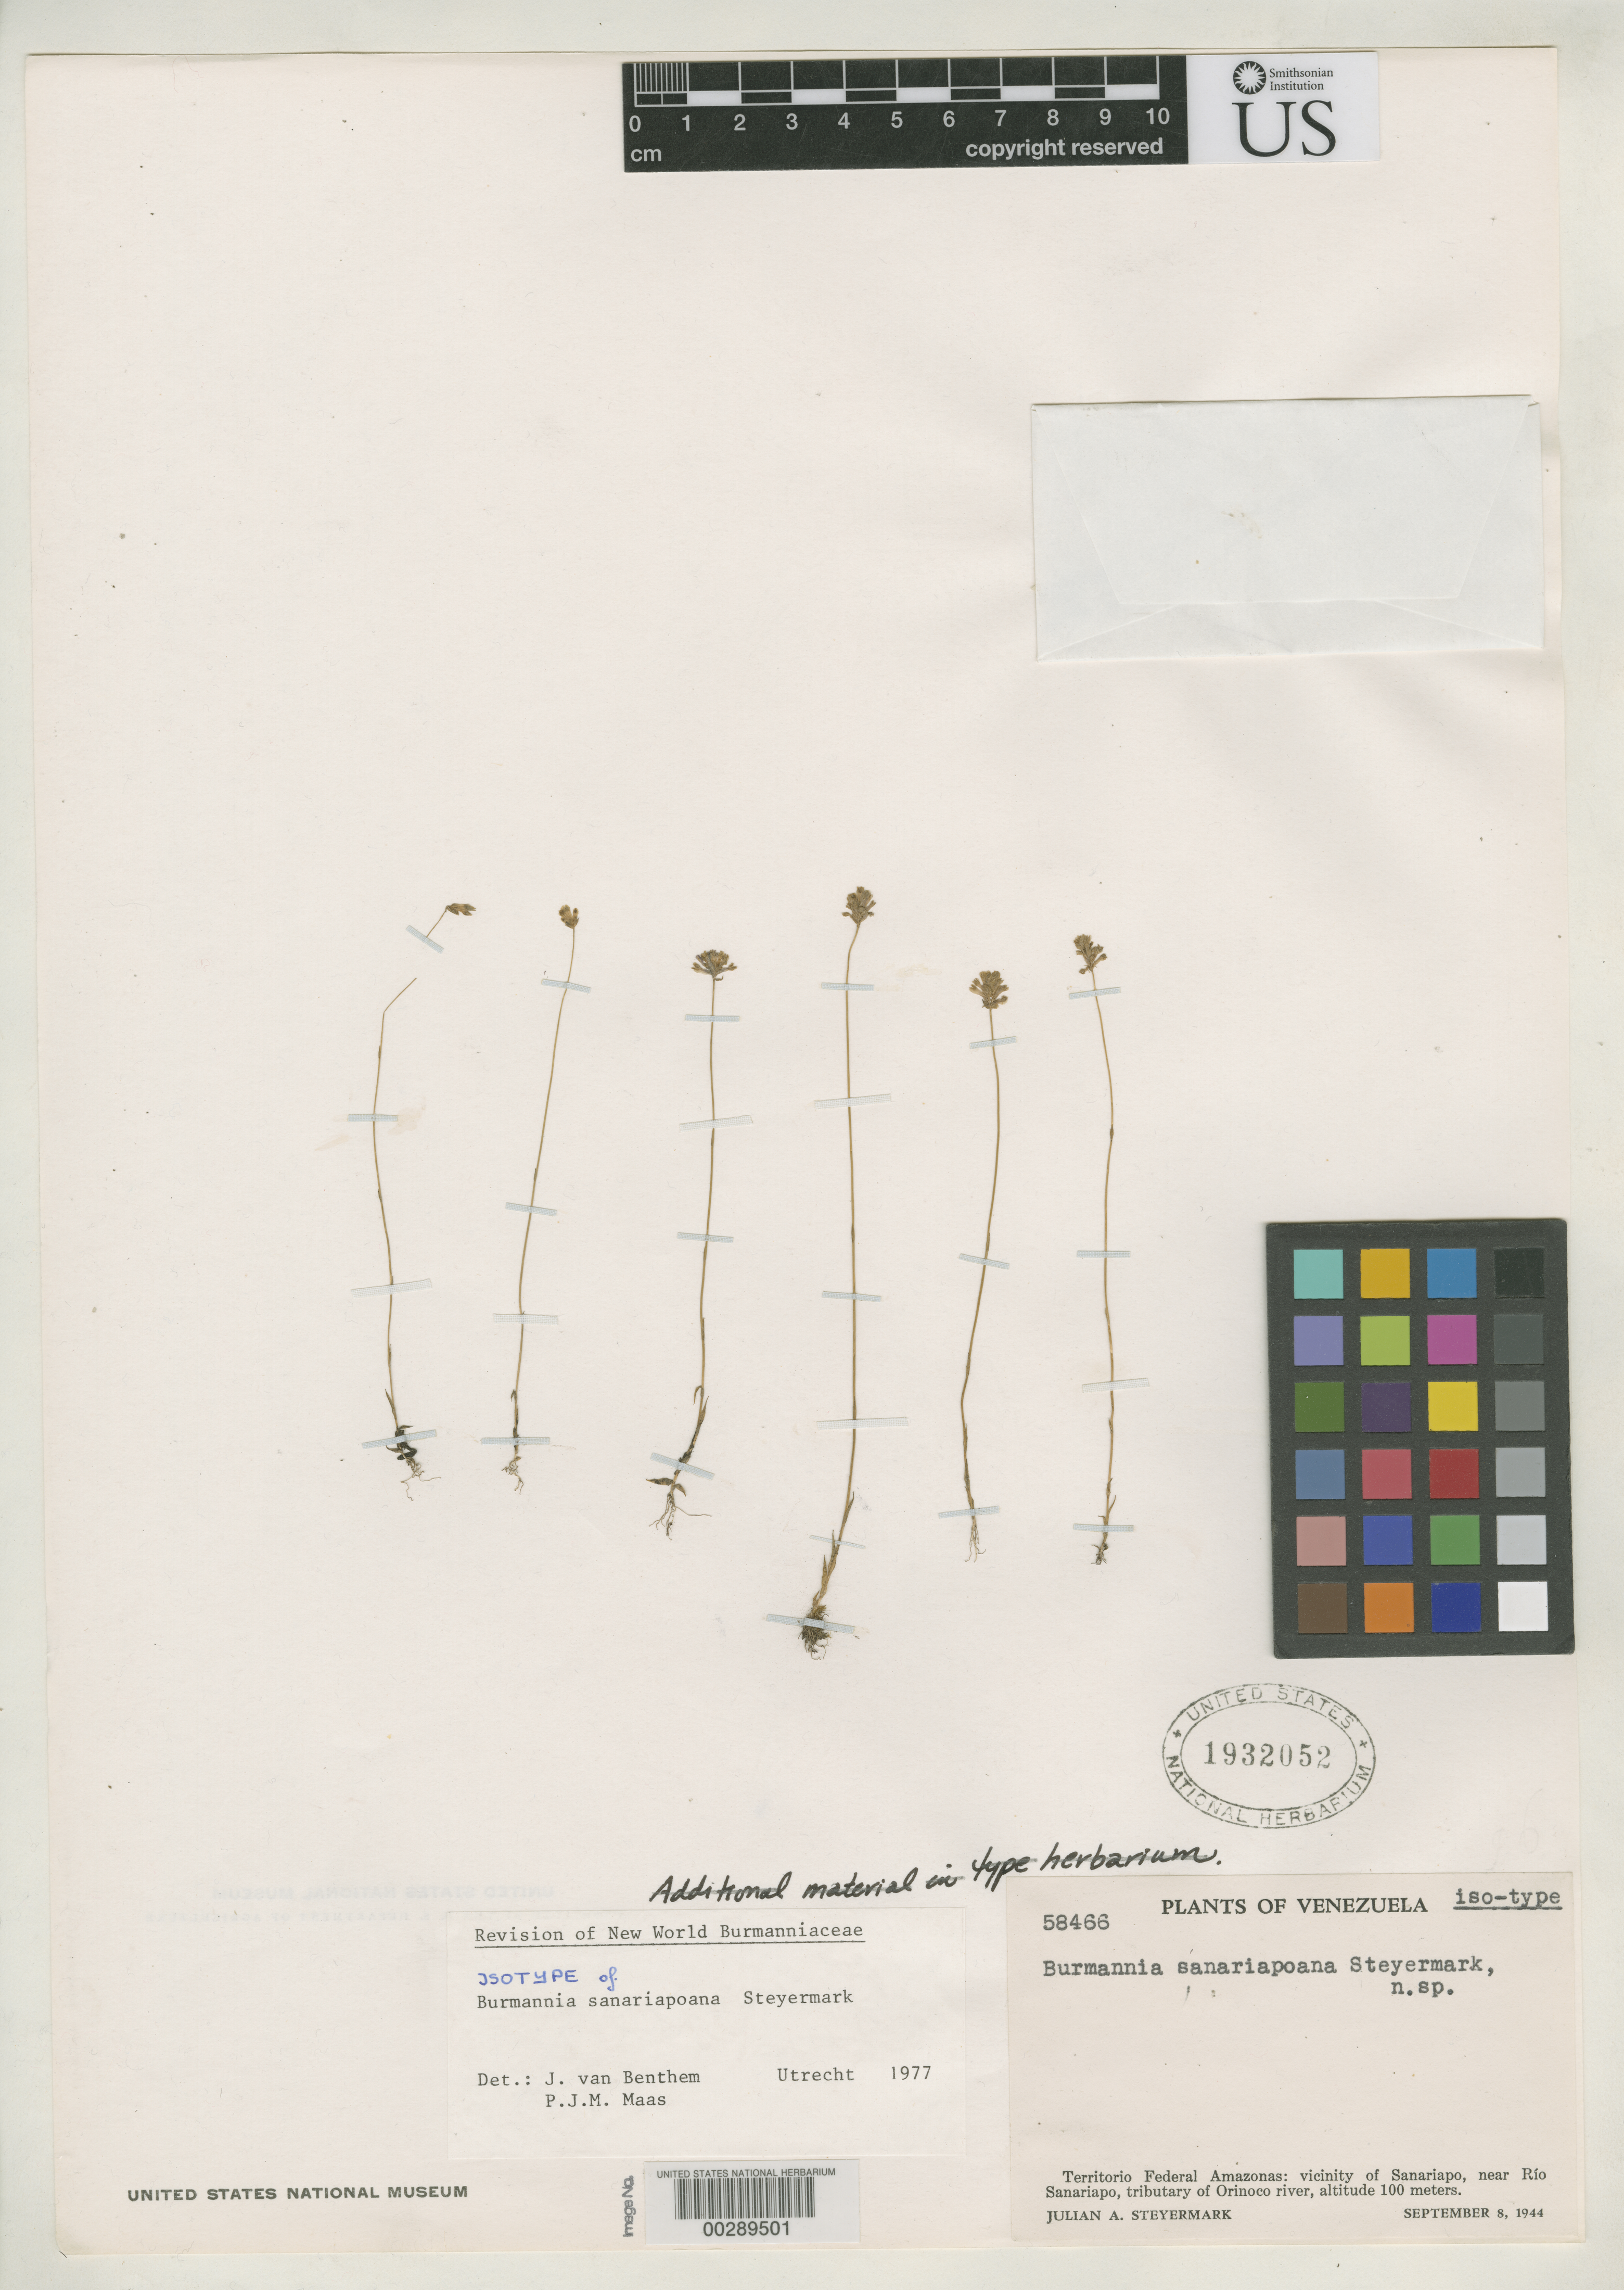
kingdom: Plantae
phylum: Tracheophyta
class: Liliopsida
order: Dioscoreales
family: Burmanniaceae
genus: Burmannia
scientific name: Burmannia sanariapoana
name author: Steyerm.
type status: Isotype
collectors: J. Steyermark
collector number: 58466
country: Venezuela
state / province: Amazonas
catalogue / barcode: US 1932052